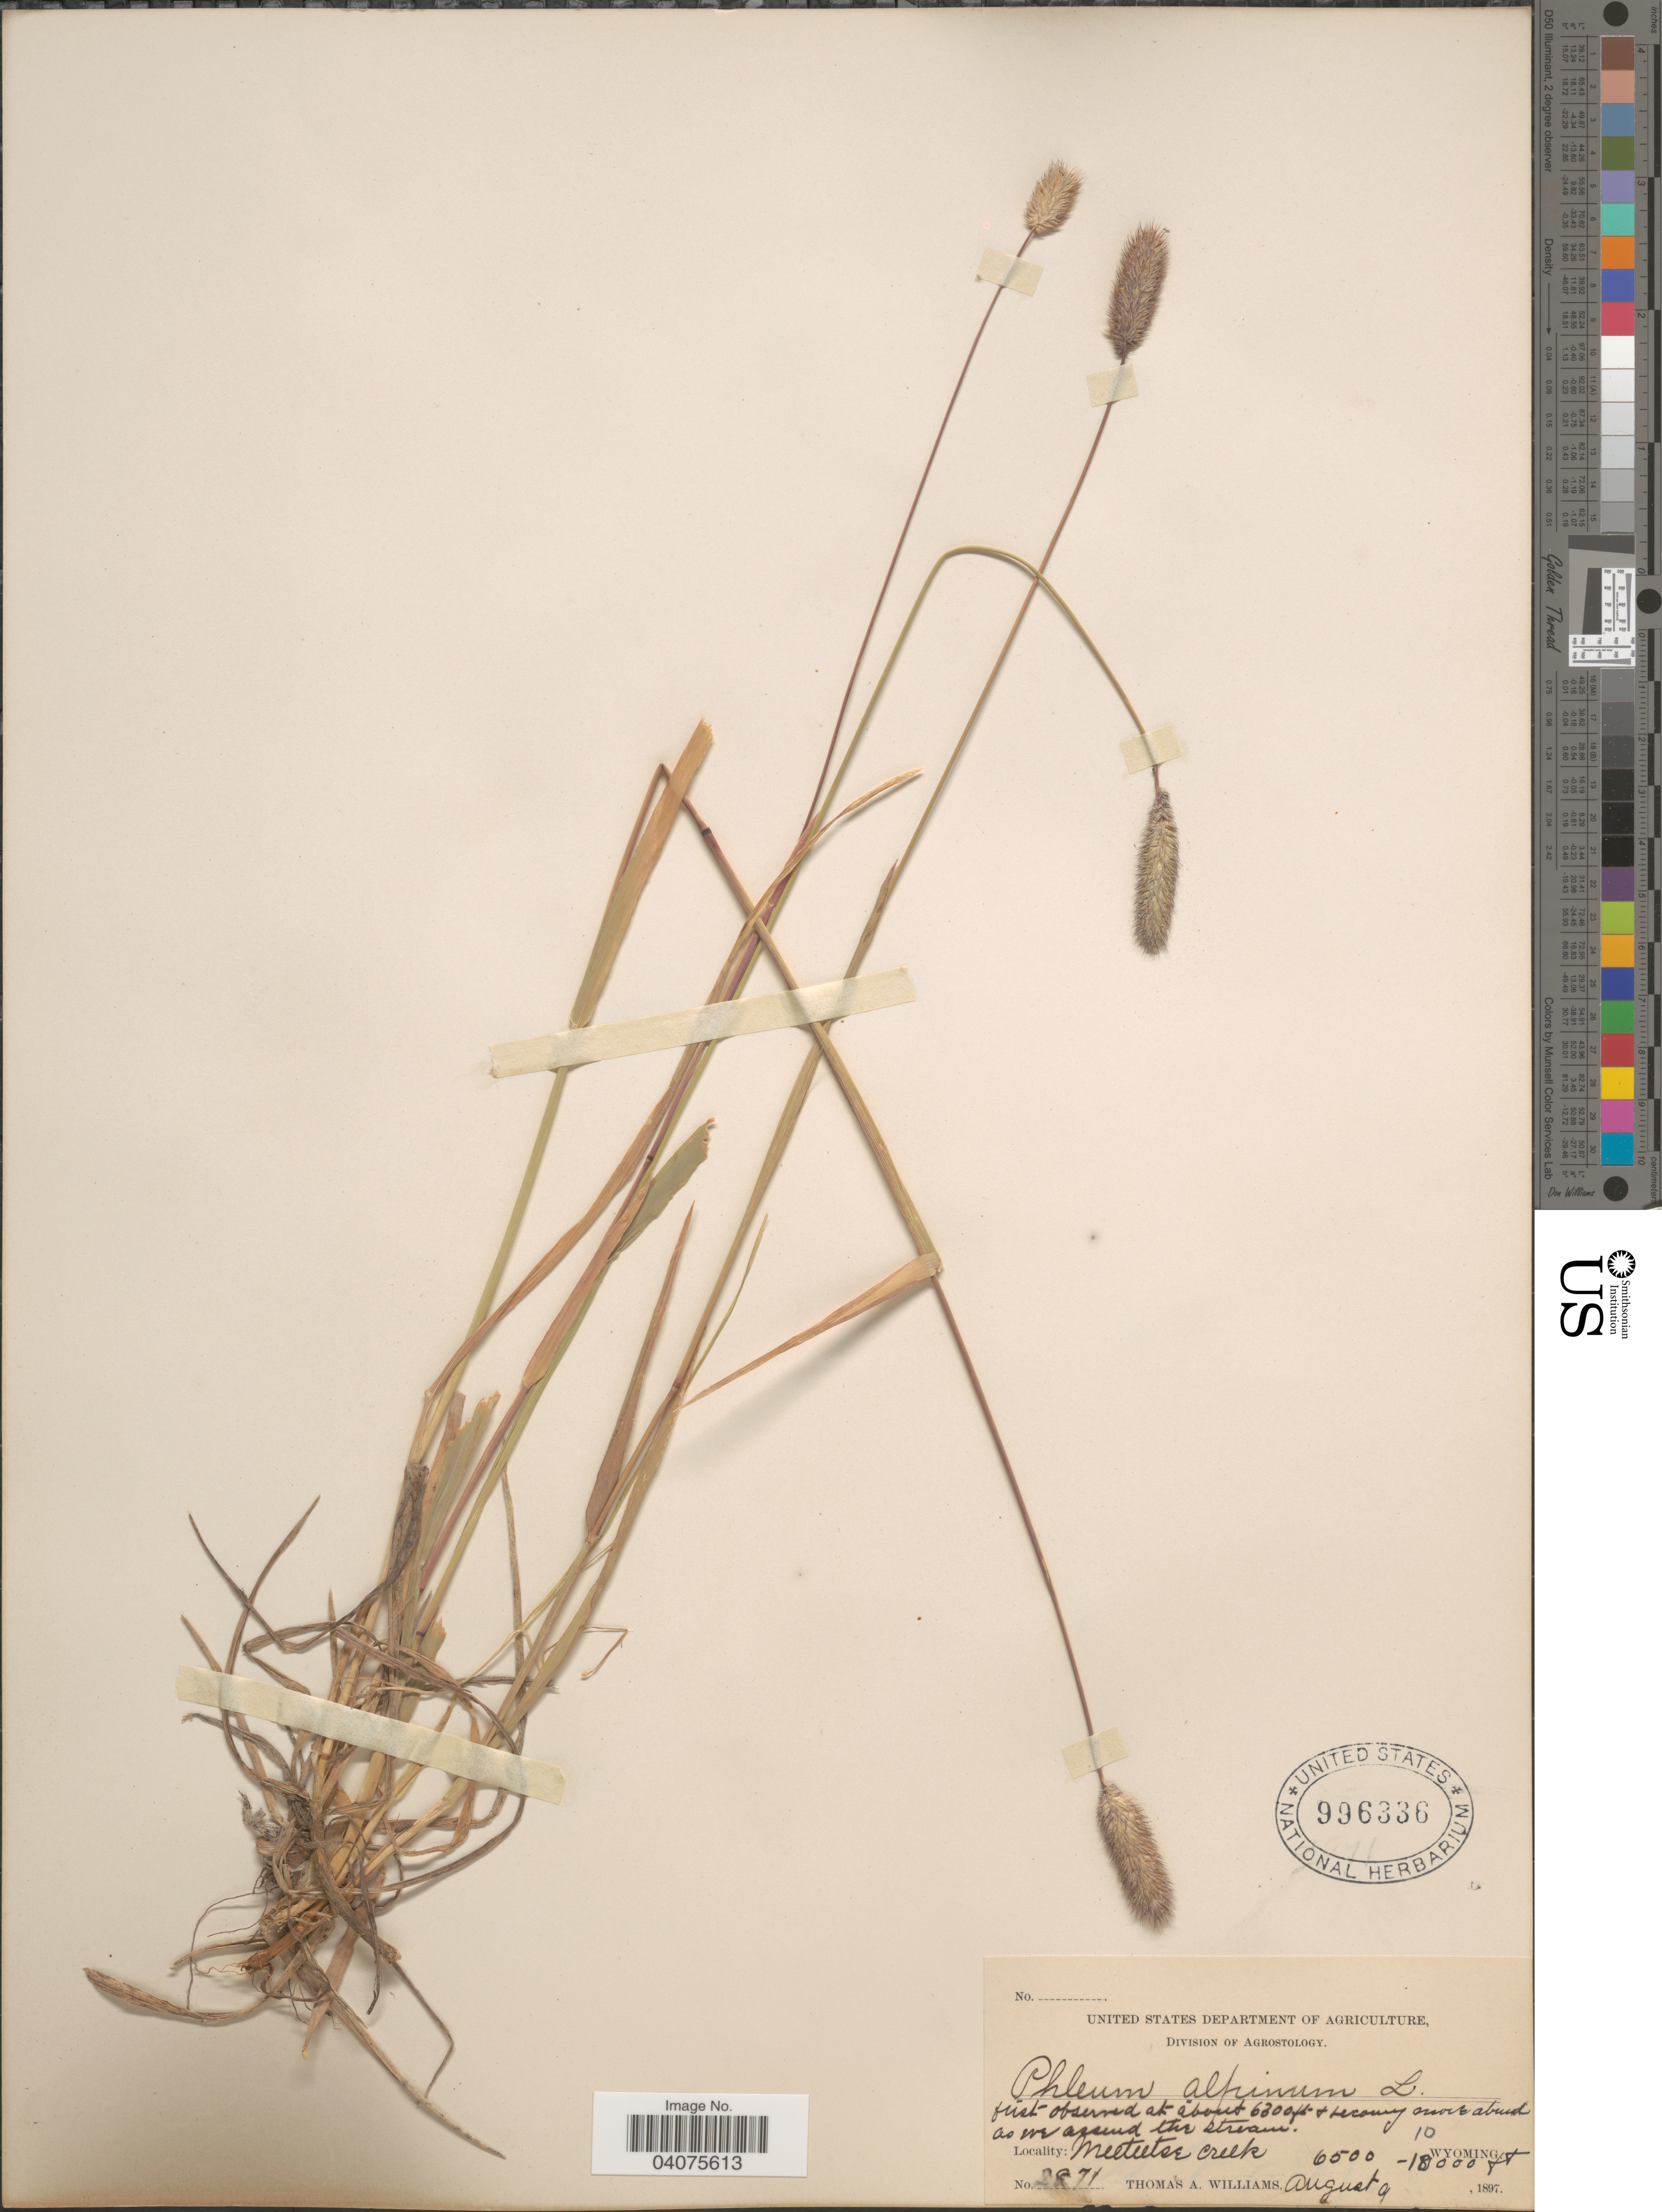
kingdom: Plantae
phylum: Tracheophyta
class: Liliopsida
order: Poales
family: Poaceae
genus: Phleum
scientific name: Phleum alpinum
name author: L.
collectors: T. A. Williams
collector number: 2871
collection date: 1897-08-09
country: United States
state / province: Wyoming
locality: Meeteetse creek.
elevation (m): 1981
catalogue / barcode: US 996336